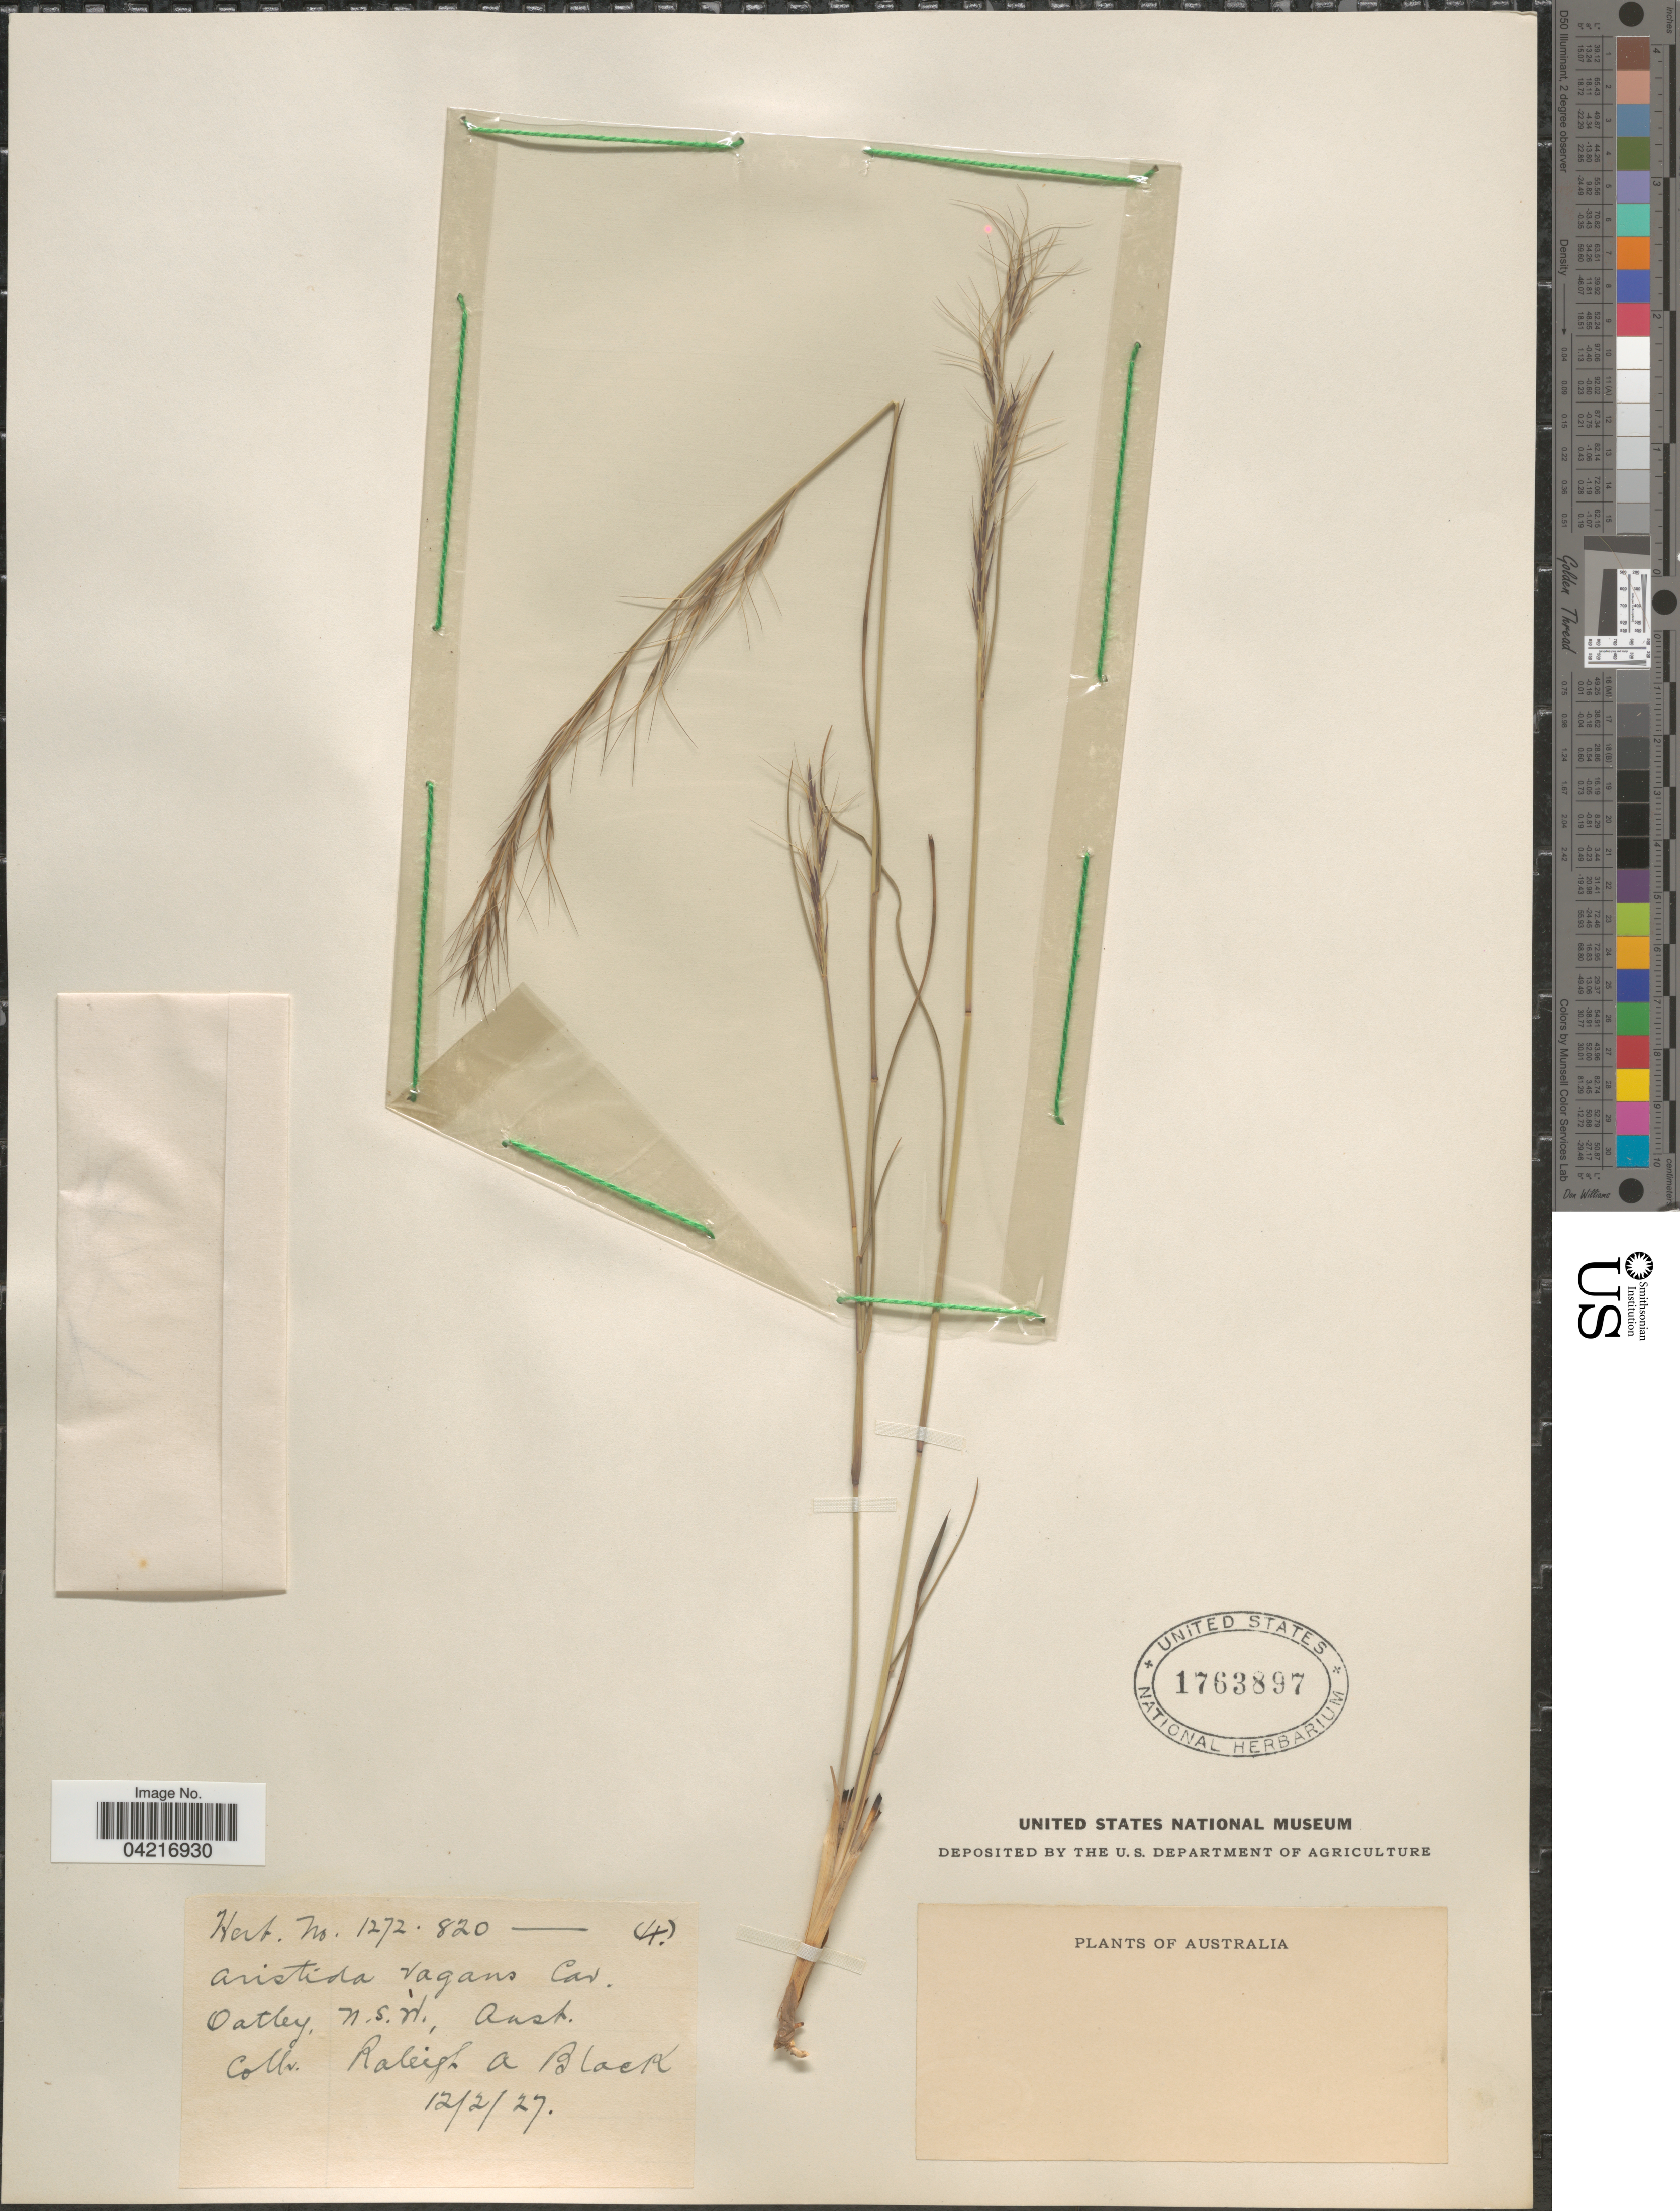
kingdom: Plantae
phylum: Tracheophyta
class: Liliopsida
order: Poales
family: Poaceae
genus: Aristida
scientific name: Aristida vagans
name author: Cav.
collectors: R. A. Black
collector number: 1272.820/4?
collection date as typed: Transcribed d/m/y: 12/2/27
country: Australia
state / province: New South Wales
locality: Oatley.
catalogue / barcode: US 1763897